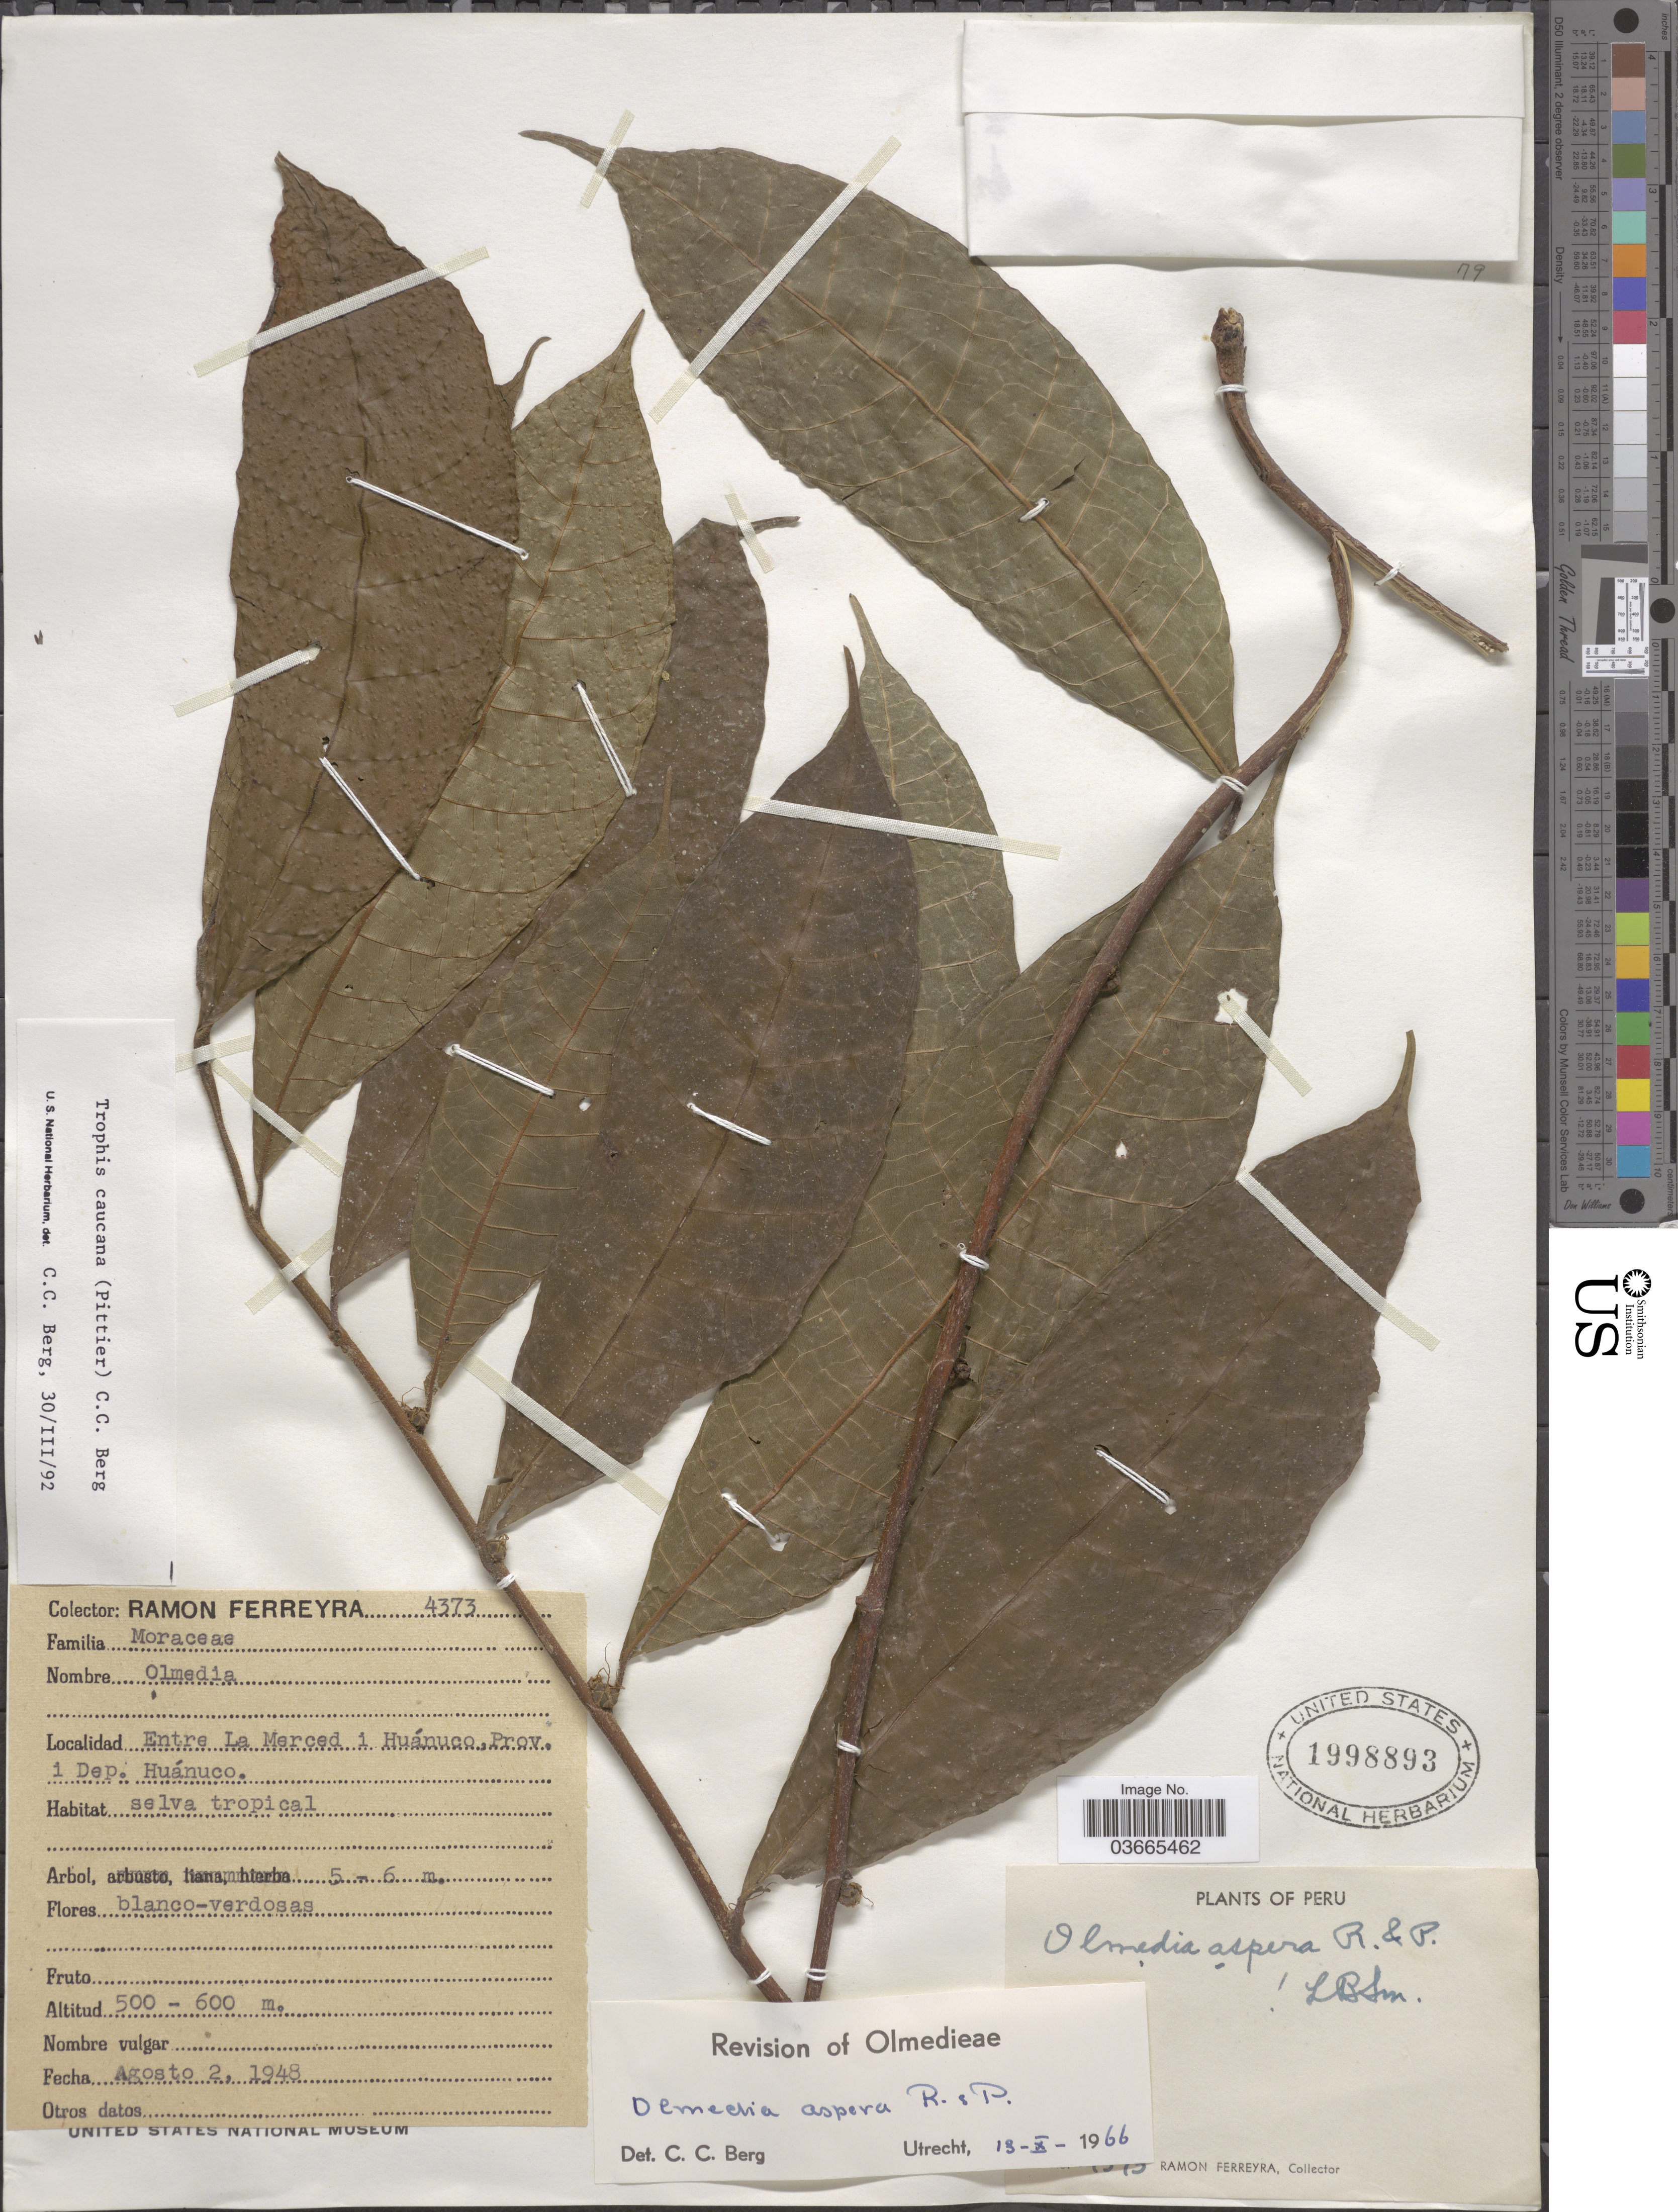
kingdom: Plantae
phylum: Tracheophyta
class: Magnoliopsida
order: Rosales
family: Moraceae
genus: Olmedia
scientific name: Olmedia aspera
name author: Ruiz & Pav.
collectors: R. A. Ferreyra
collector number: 4373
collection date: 1948-08-02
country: Peru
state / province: Huánuco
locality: Entre La Merced i Huánuco, Prov. i Dep. Huánuco.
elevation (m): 500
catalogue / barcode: US 1998893